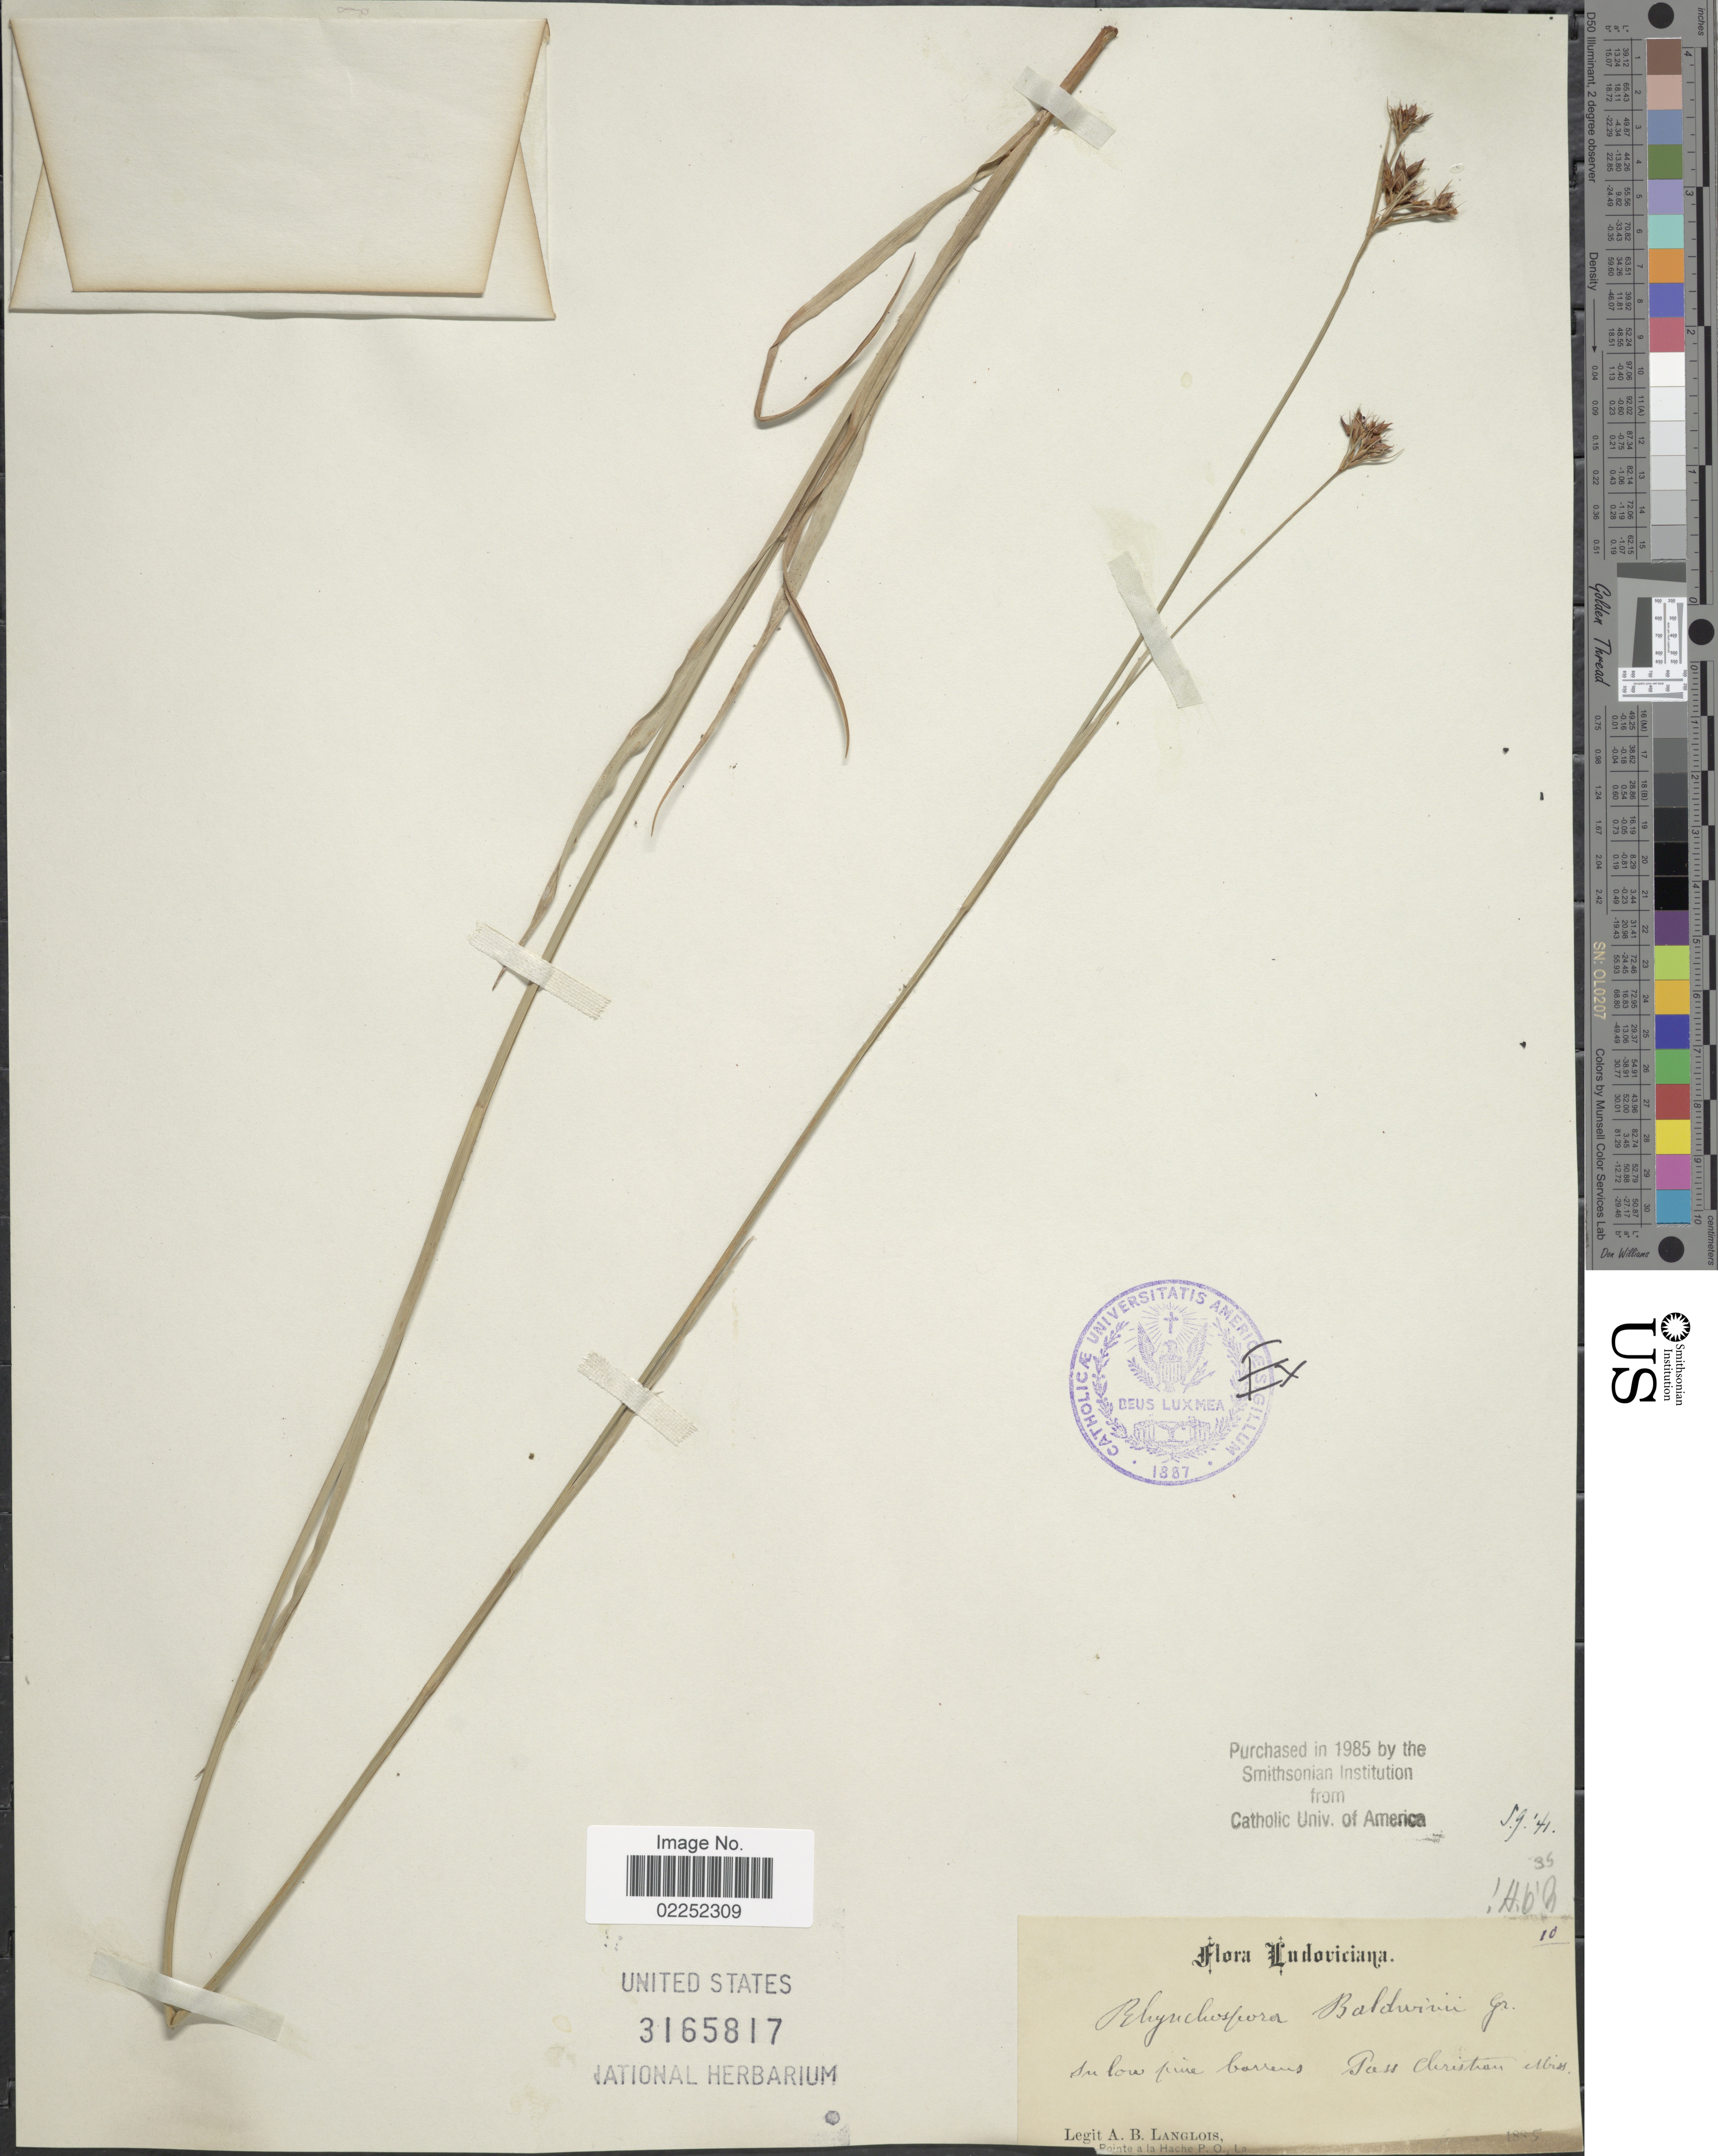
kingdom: Plantae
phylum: Tracheophyta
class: Liliopsida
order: Poales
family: Cyperaceae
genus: Rhynchospora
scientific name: Rhynchospora baldwinii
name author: A. Gray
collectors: A. Langlois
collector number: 10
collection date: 1885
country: United States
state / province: Mississippi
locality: In low pine barrens Pass Christian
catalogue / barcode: US 3165817